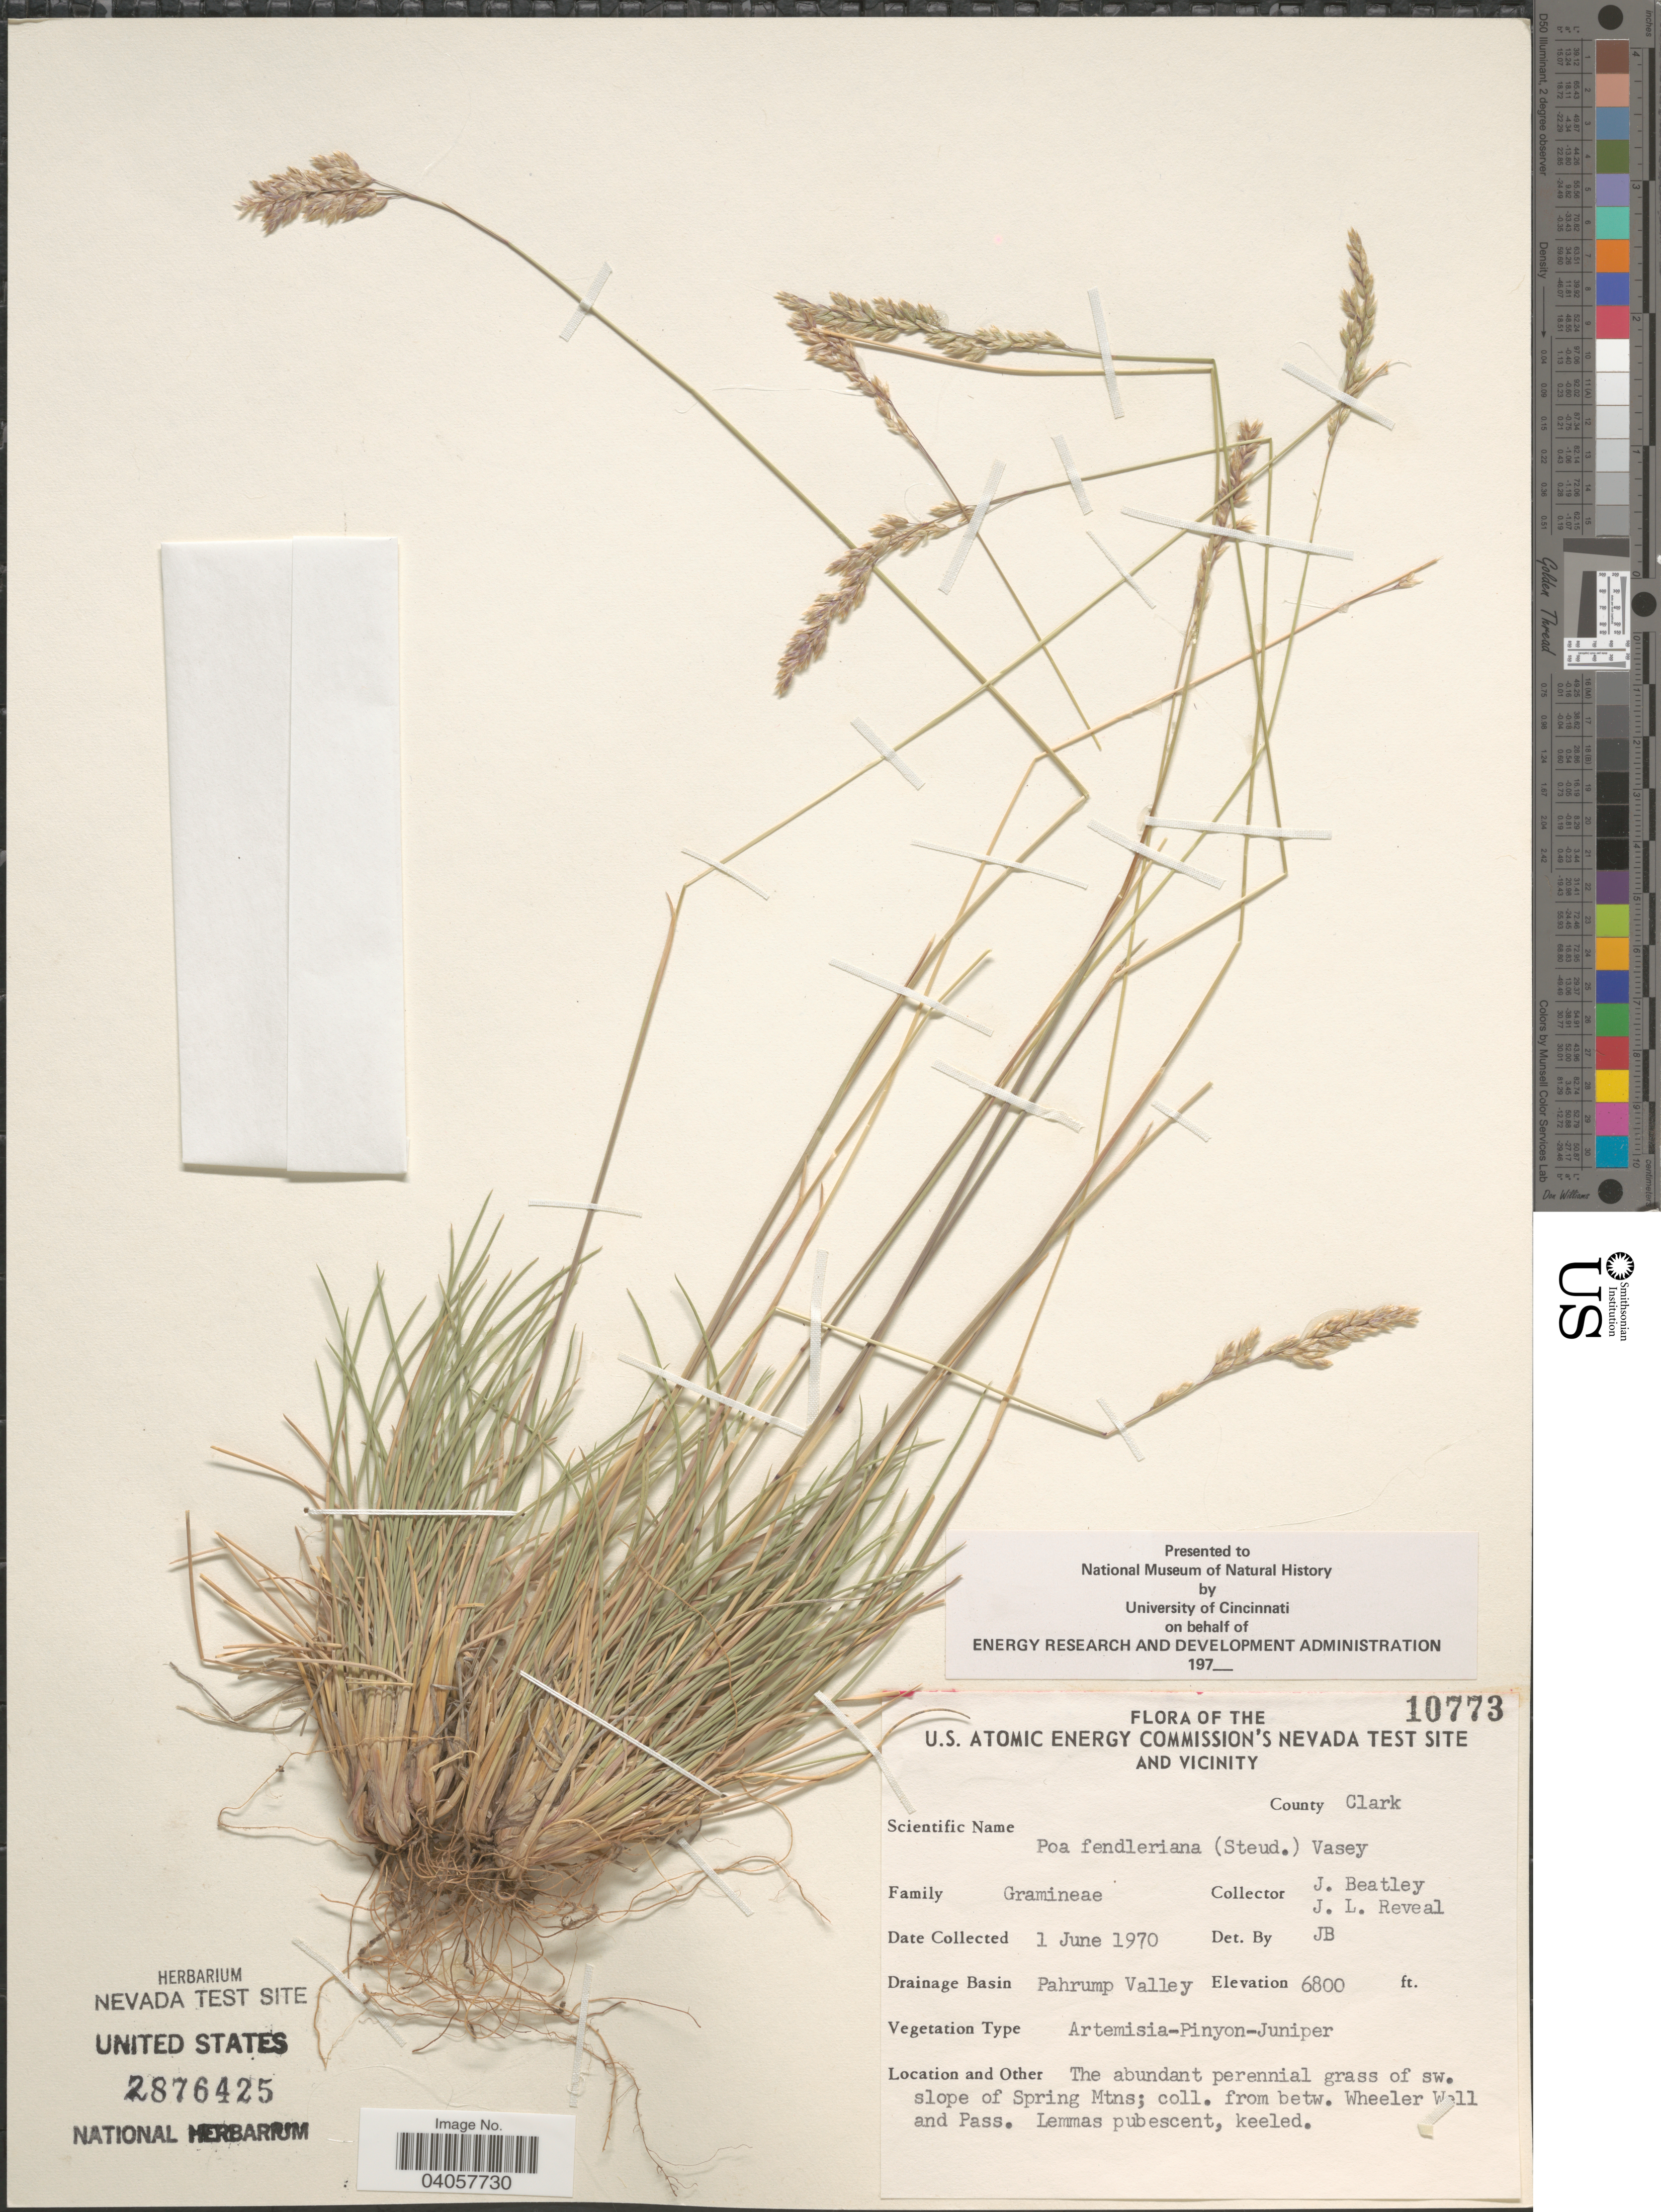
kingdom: Plantae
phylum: Tracheophyta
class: Liliopsida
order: Poales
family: Poaceae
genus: Poa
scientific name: Poa fendleriana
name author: (Steud.) Vasey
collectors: J. C. Beatley & J. L. Reveal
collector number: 10773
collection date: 1970-06-01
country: United States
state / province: Nevada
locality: The U.S. Atomic Energy Commission's Nevada Test Site and vicinity. County Nye. Drainage Basin County Nye. Drainage Basin Pahrump Valley. Sw. slope of Spring Mtns; betw. Wheeler Well and Pass.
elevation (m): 2073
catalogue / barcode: US 2876425